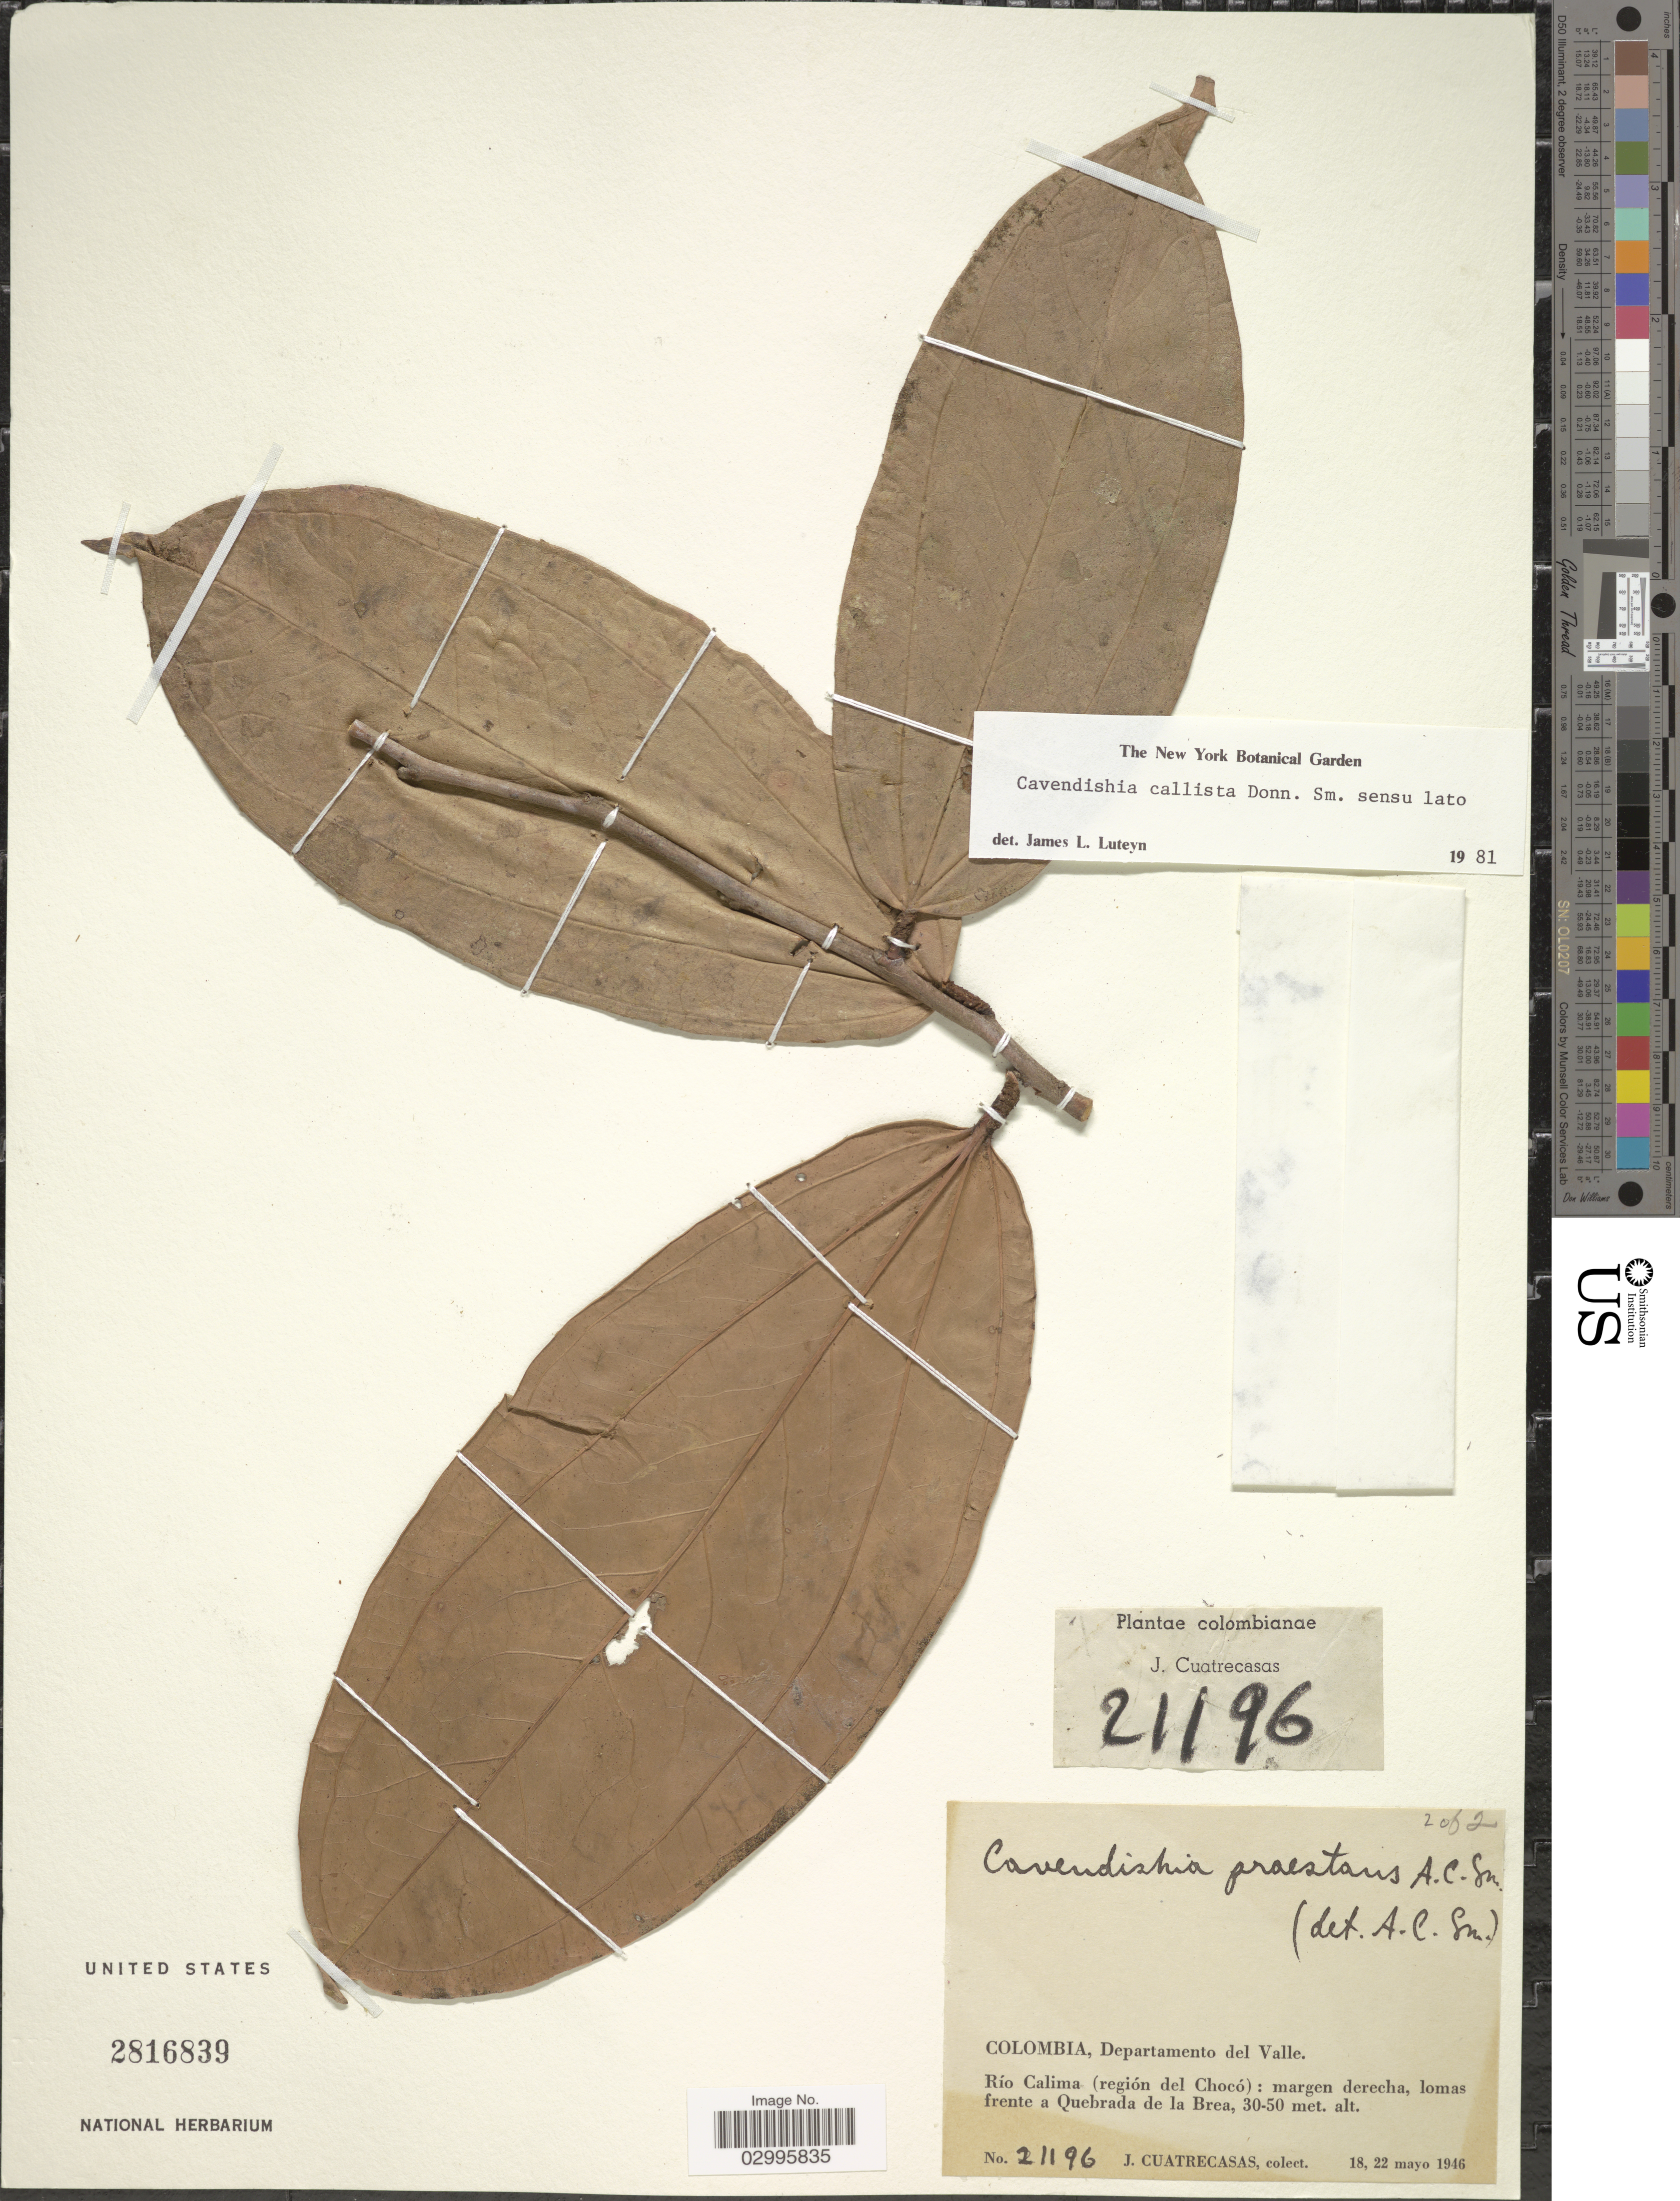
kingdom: Plantae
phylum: Tracheophyta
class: Magnoliopsida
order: Ericales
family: Ericaceae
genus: Cavendishia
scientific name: Cavendishia callista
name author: Donn. Sm.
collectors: J. Cuatrecasas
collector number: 21196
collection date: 1946-05-18/1946-05-22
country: Colombia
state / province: Valle del Cauca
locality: Departamento del Valle. Río Calima (región del Chocó): margen derecha, lomas frente a Quebrada de la Brea.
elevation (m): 30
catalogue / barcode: US 2816839